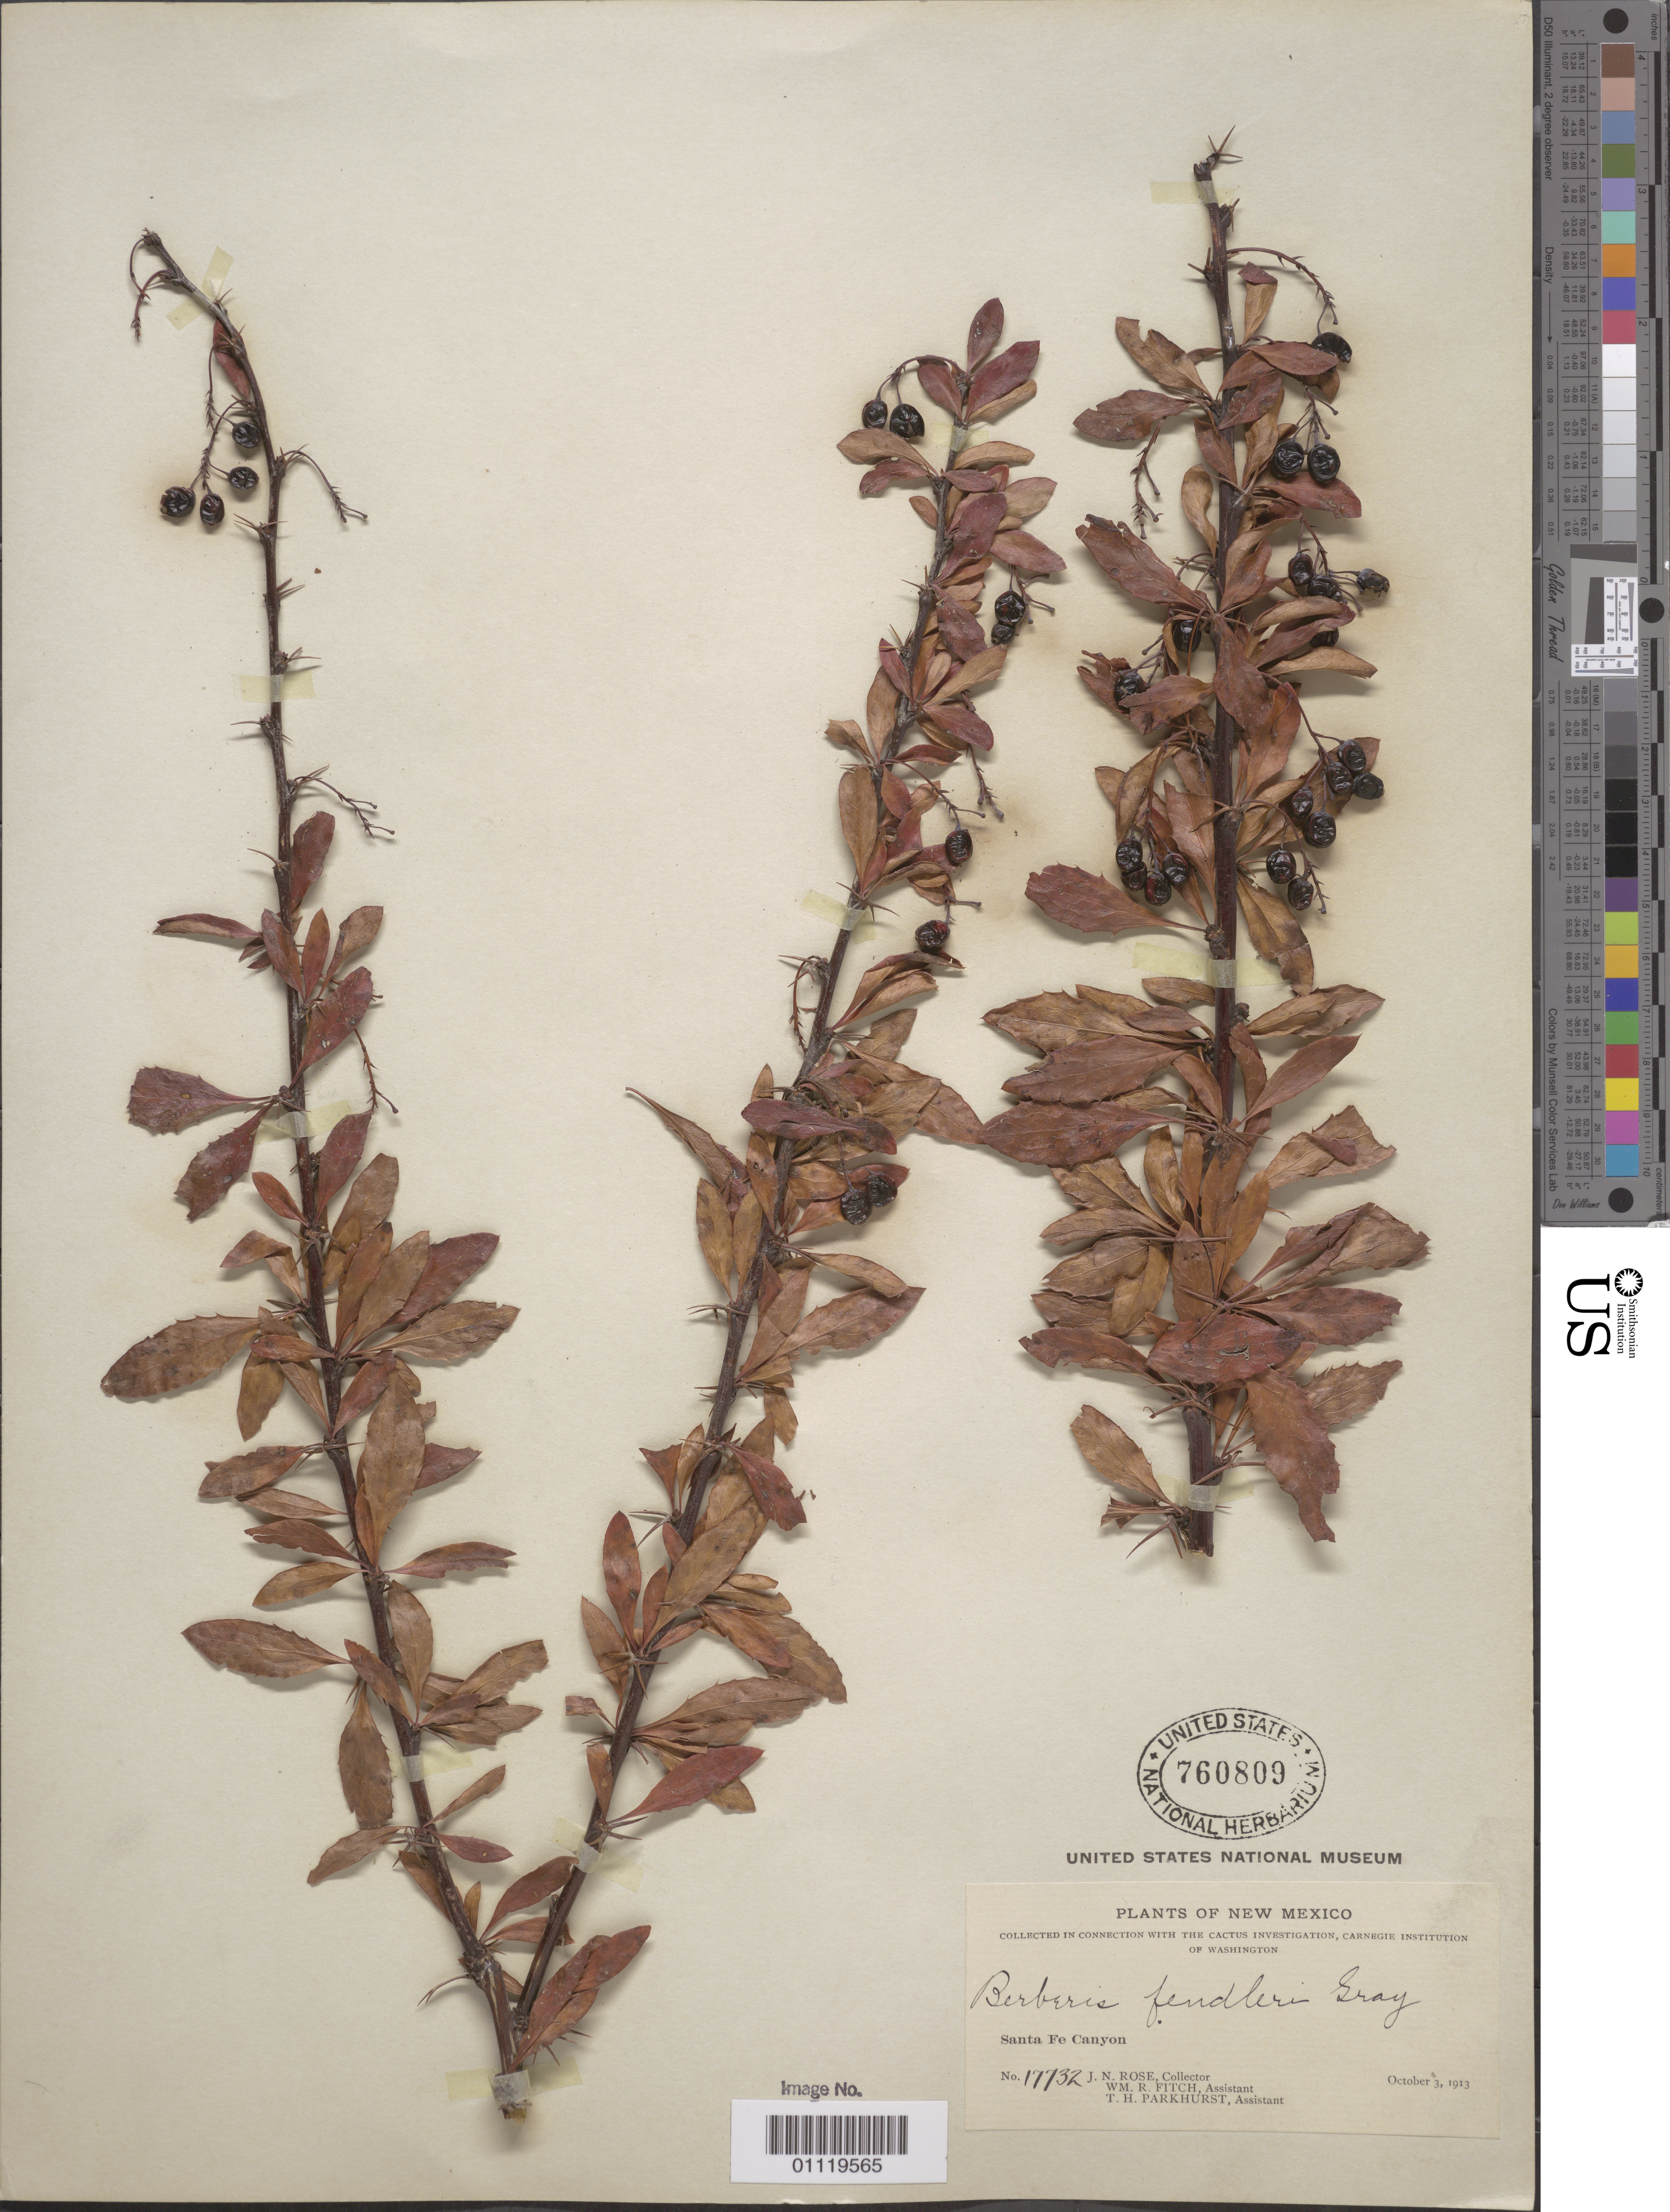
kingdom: Plantae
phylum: Tracheophyta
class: Magnoliopsida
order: Ranunculales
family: Berberidaceae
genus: Berberis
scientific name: Berberis fendleri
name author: A. Gray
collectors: J. N. Rose, W. R. Fitch & T. Parkhurst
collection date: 1913-10-03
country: United States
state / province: New Mexico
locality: Santa Fe Canyon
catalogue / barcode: US 760809